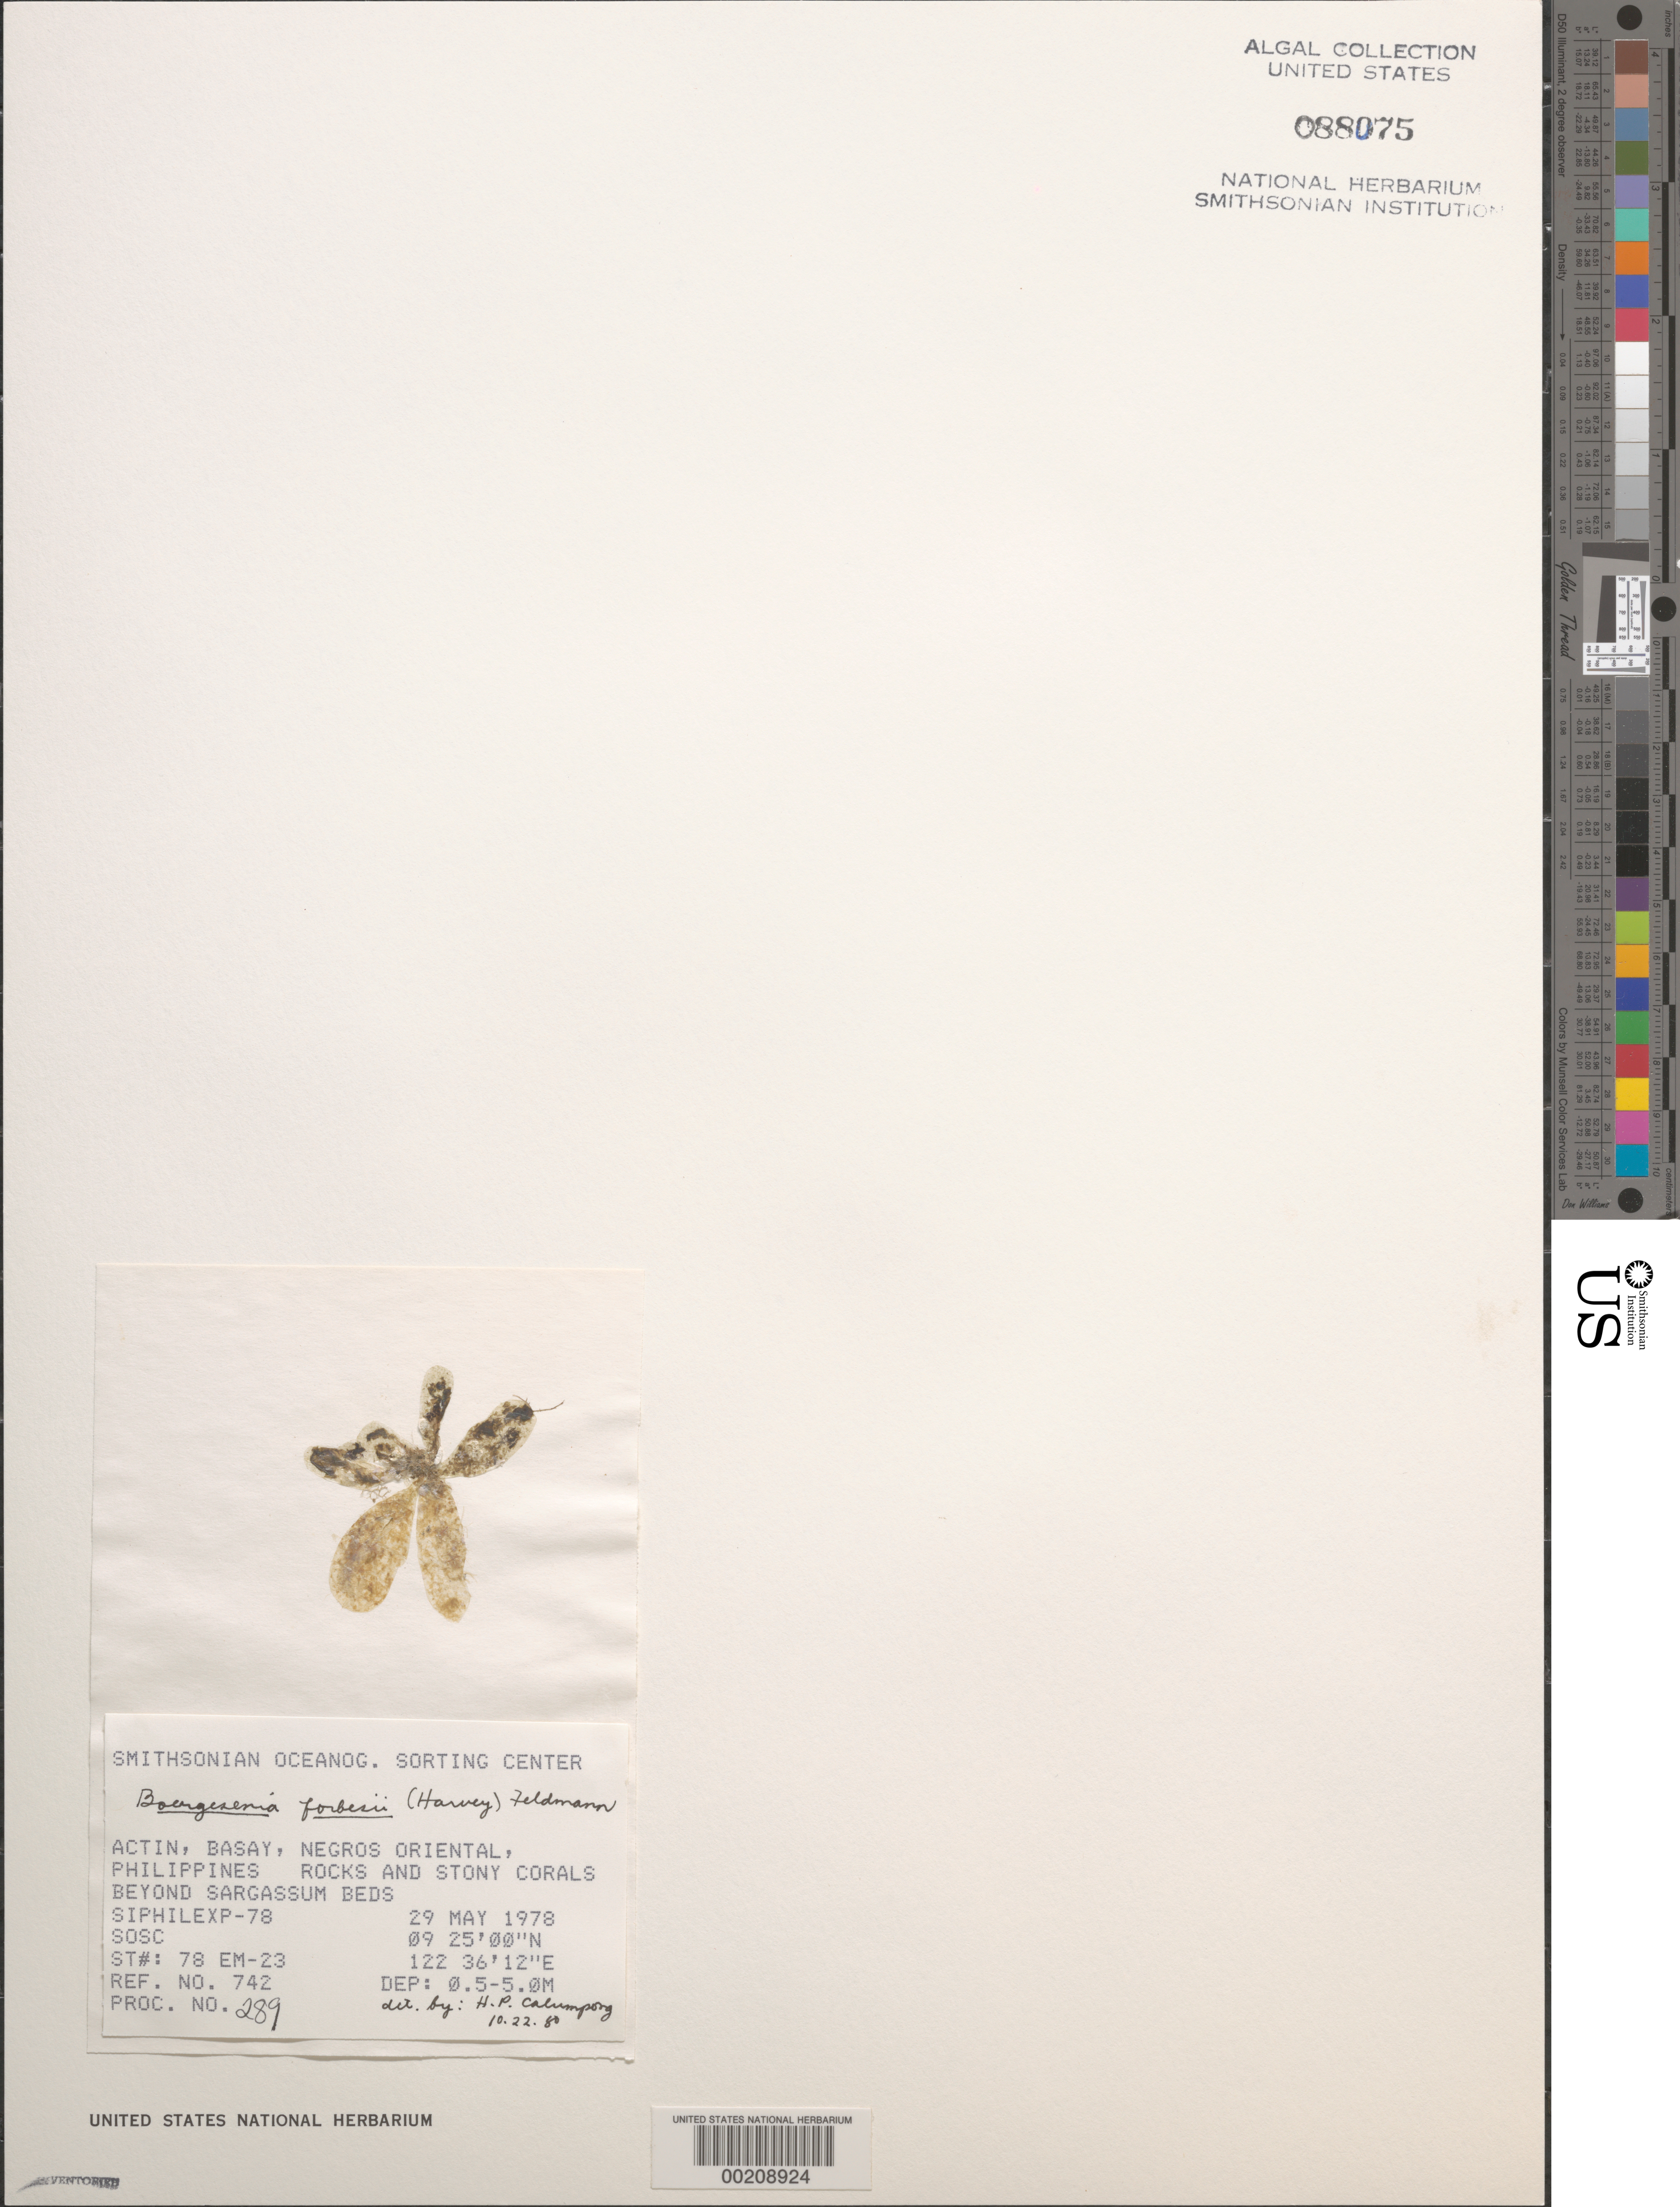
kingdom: Plantae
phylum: Chlorophyta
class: Ulvophyceae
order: Siphonocladales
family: Siphonocladaceae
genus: Boergesenia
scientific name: Boergesenia forbesii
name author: (Feldmann) Harv.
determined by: Calumpong, H. P.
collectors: SOSC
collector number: Station 78 Em-23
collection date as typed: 29 May 1978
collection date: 1978-05-29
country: Philippines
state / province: Central Visayas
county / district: Negros Oriental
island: Negros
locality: Actin, Basay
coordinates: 09 25'00"N, 122 36'12"E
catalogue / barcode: US 88075